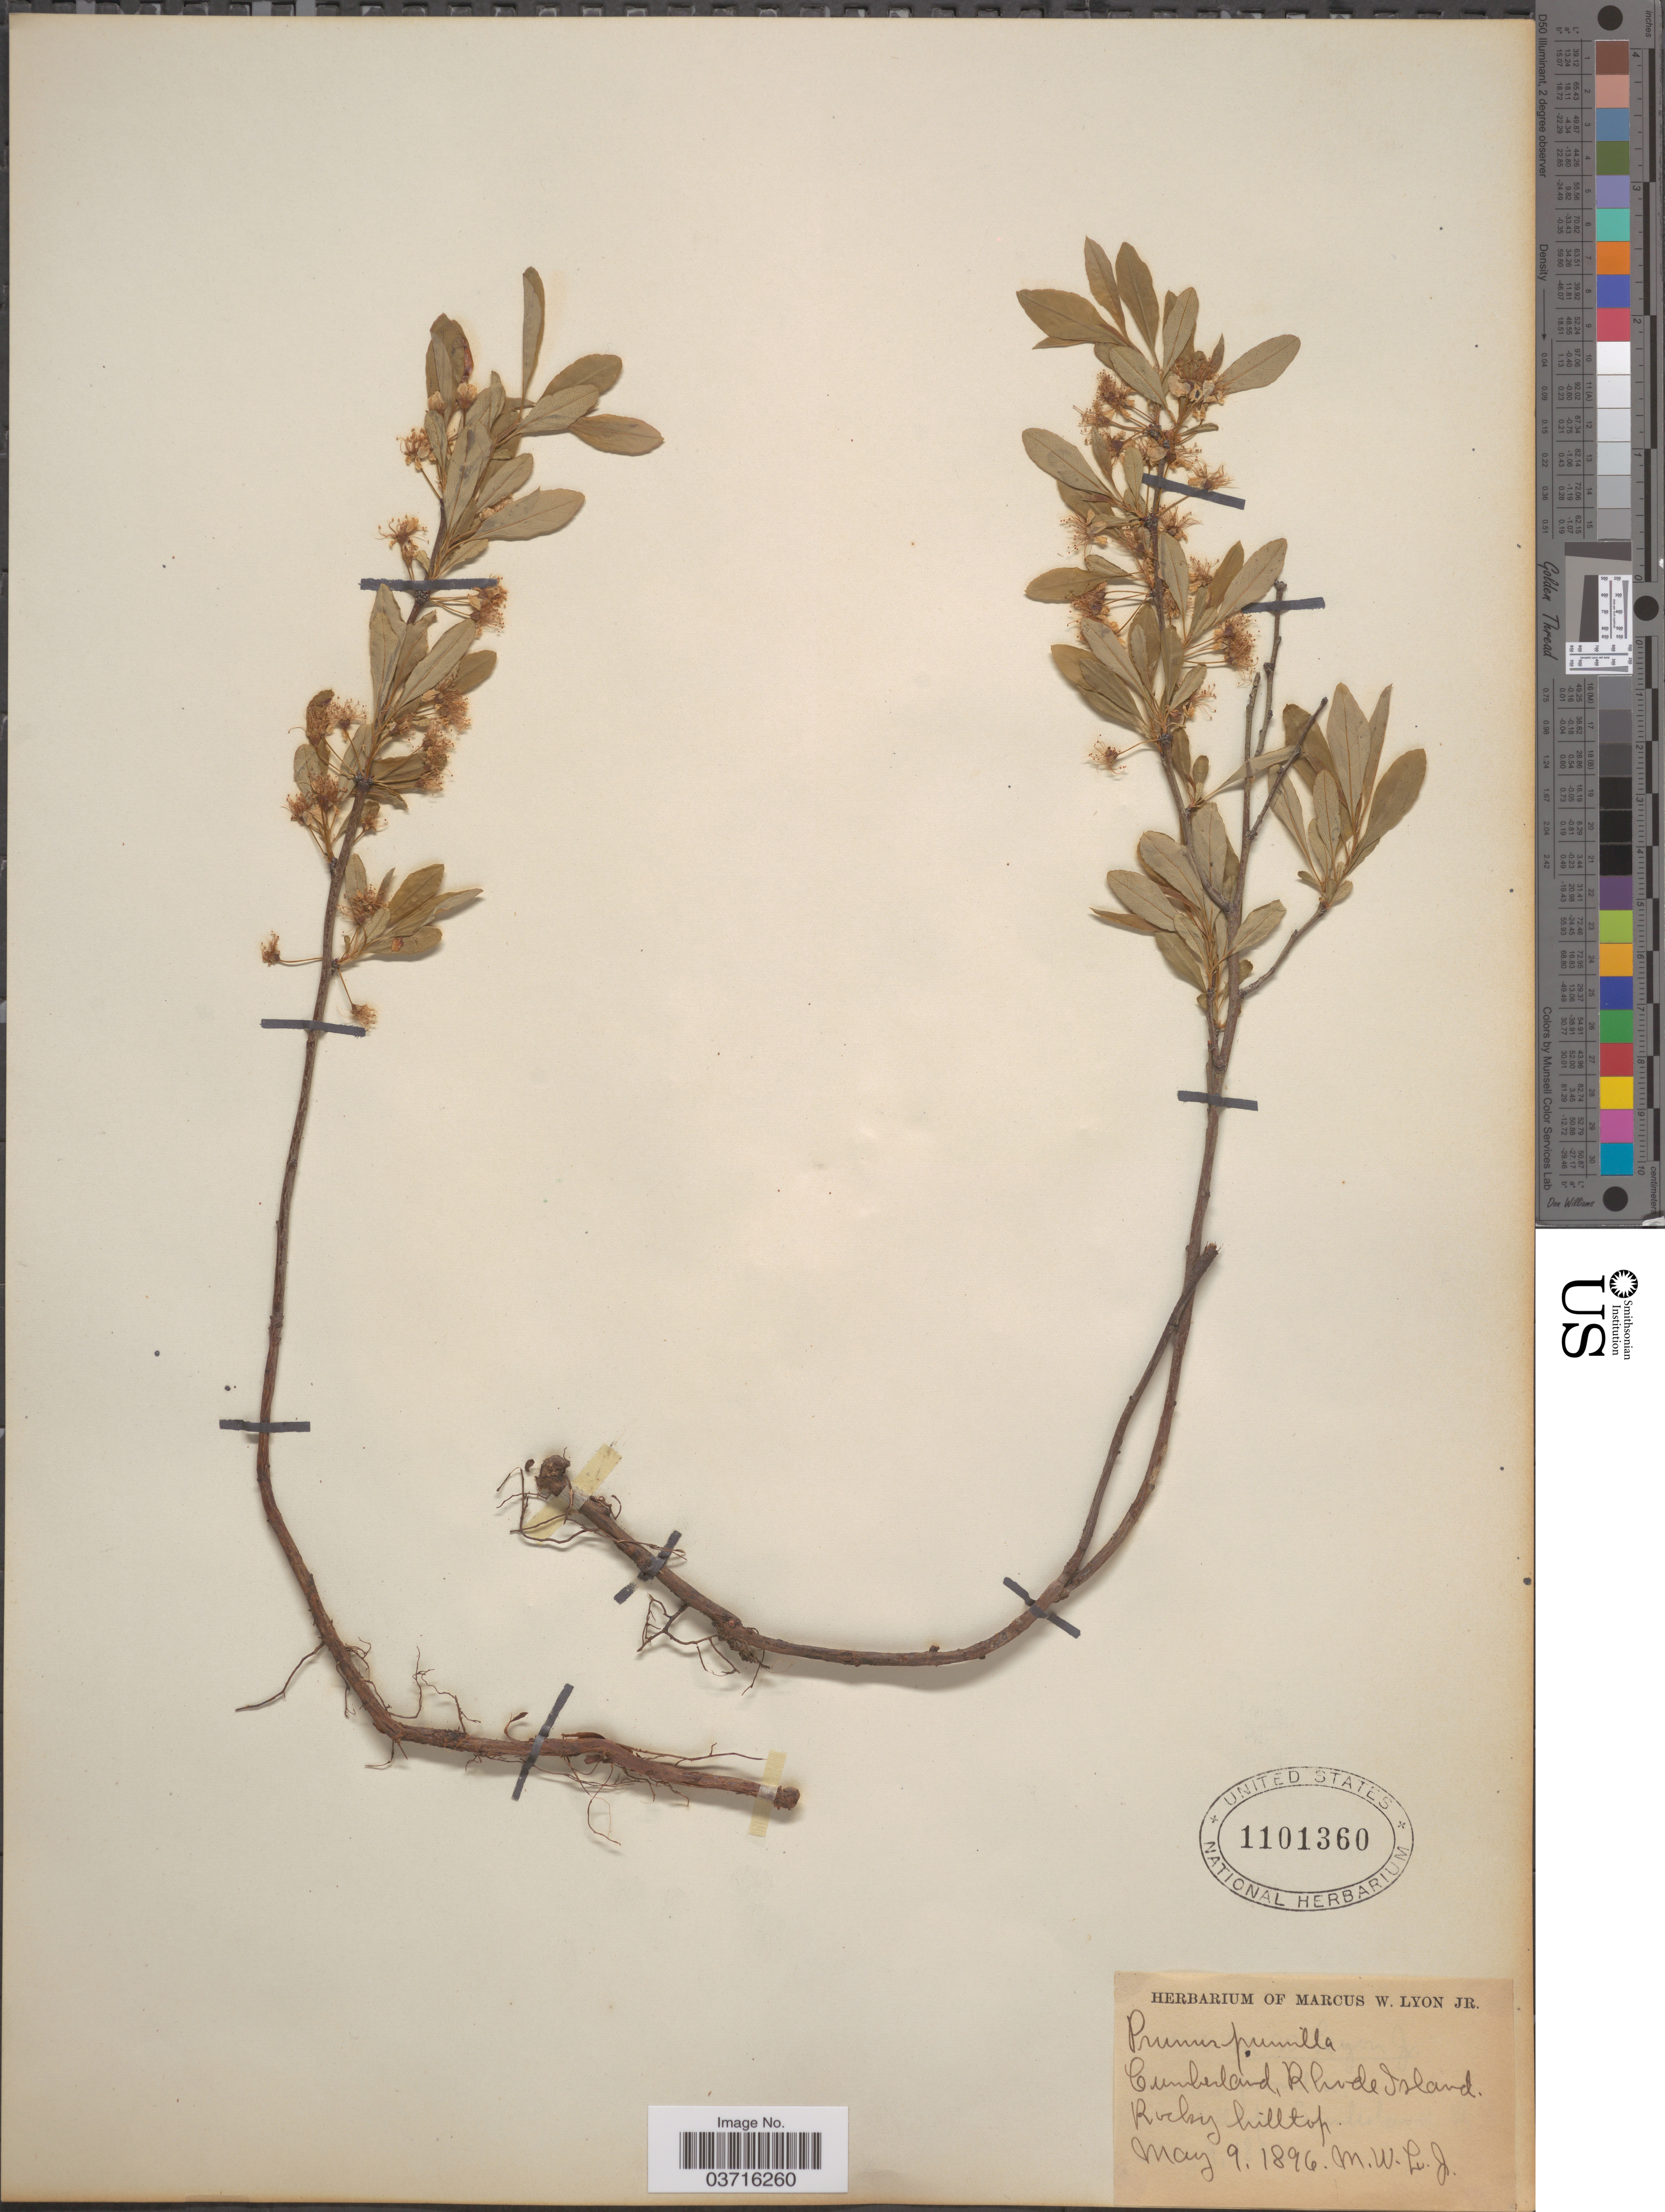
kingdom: Plantae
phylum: Tracheophyta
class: Magnoliopsida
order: Rosales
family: Rosaceae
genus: Prunus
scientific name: Prunus pumila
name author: L.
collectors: M. W. Lyon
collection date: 1896-05-09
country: United States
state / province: Rhode Island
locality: Cumberland.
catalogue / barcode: US 1101360